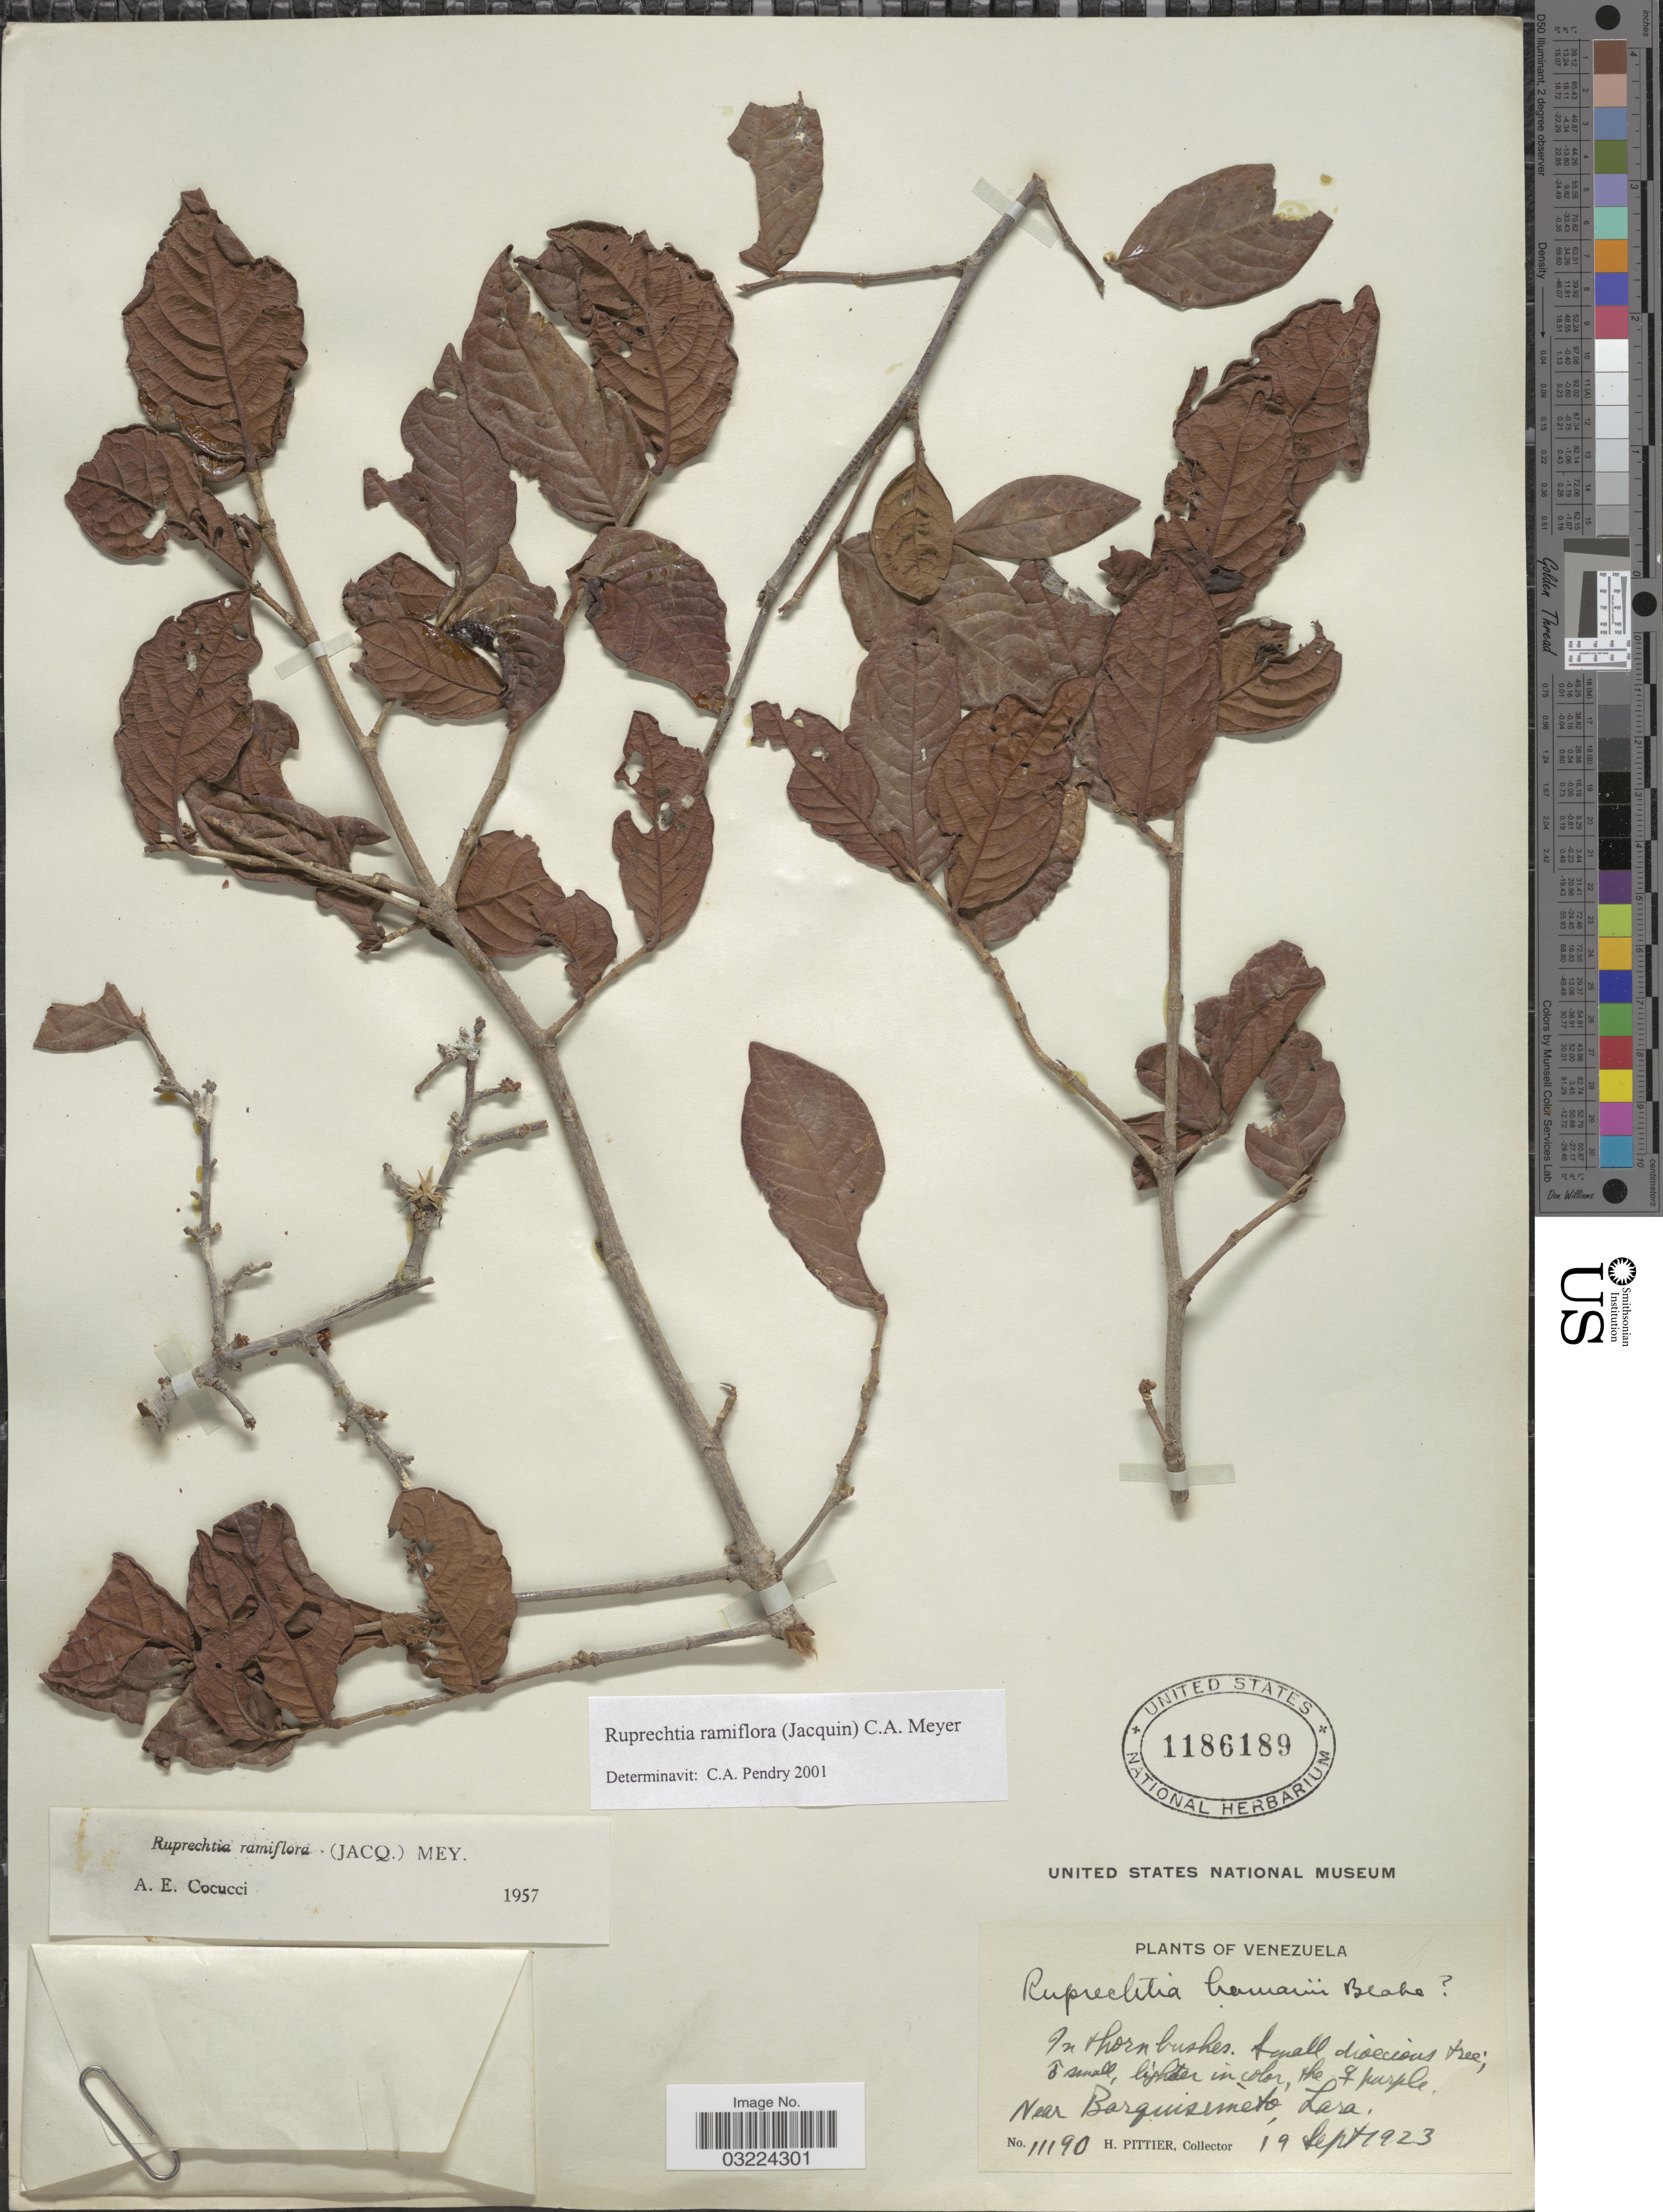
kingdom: Plantae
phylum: Tracheophyta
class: Magnoliopsida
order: Caryophyllales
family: Polygonaceae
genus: Ruprechtia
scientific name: Ruprechtia ramiflora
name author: (Jacq.) C.A. Mey.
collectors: H. F. Pittier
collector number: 11190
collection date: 1923-09-19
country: Venezuela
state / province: Lara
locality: Near Barquisimeto.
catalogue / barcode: US 1186189